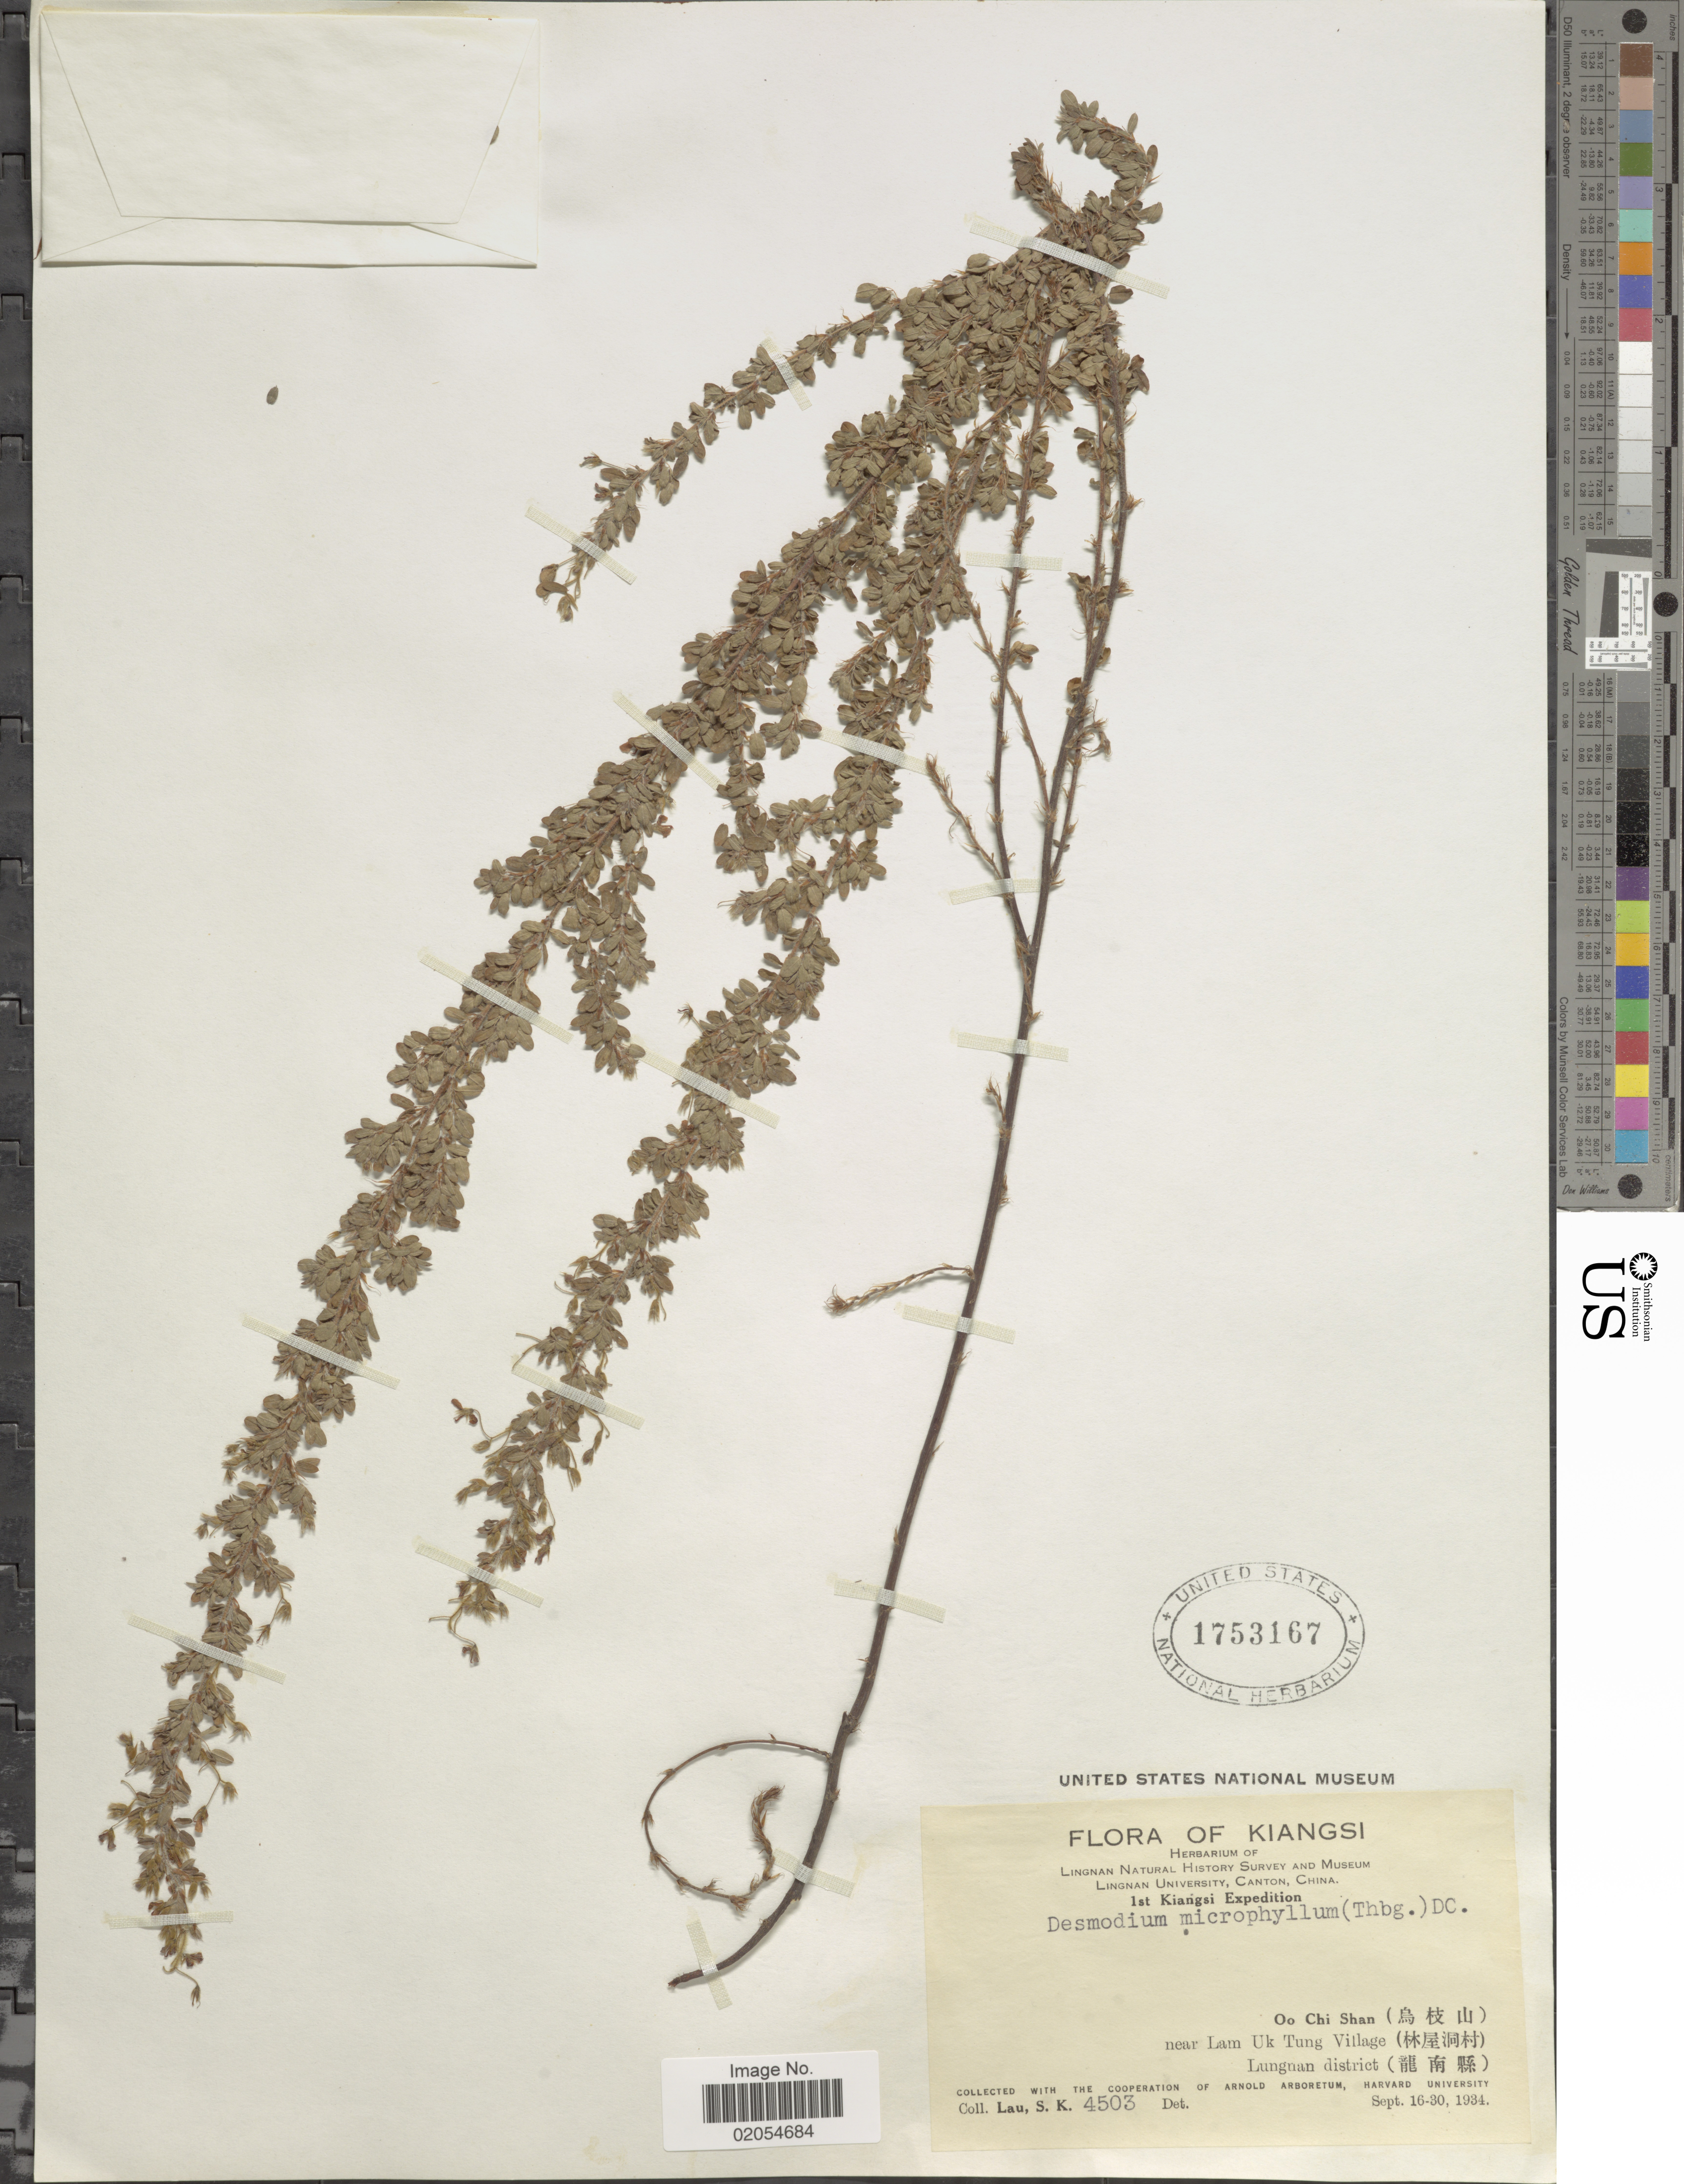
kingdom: Plantae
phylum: Tracheophyta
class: Magnoliopsida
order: Fabales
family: Fabaceae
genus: Leptodesmia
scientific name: Leptodesmia microphylla var. microphylla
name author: (Thunb.) H. Ohashi & K. Ohashi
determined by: Strong, Mark T., (BOT), Smithsonian Institution - National Museum of Natural History (UNITED STATES)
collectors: S. K. Lau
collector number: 4503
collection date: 1934-09-16/1934-09-30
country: China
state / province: Jiangxi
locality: Kiangsi. Oo Chi Shan. near Lam Uk Tung Village. Lungnan district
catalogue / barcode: US 1753167